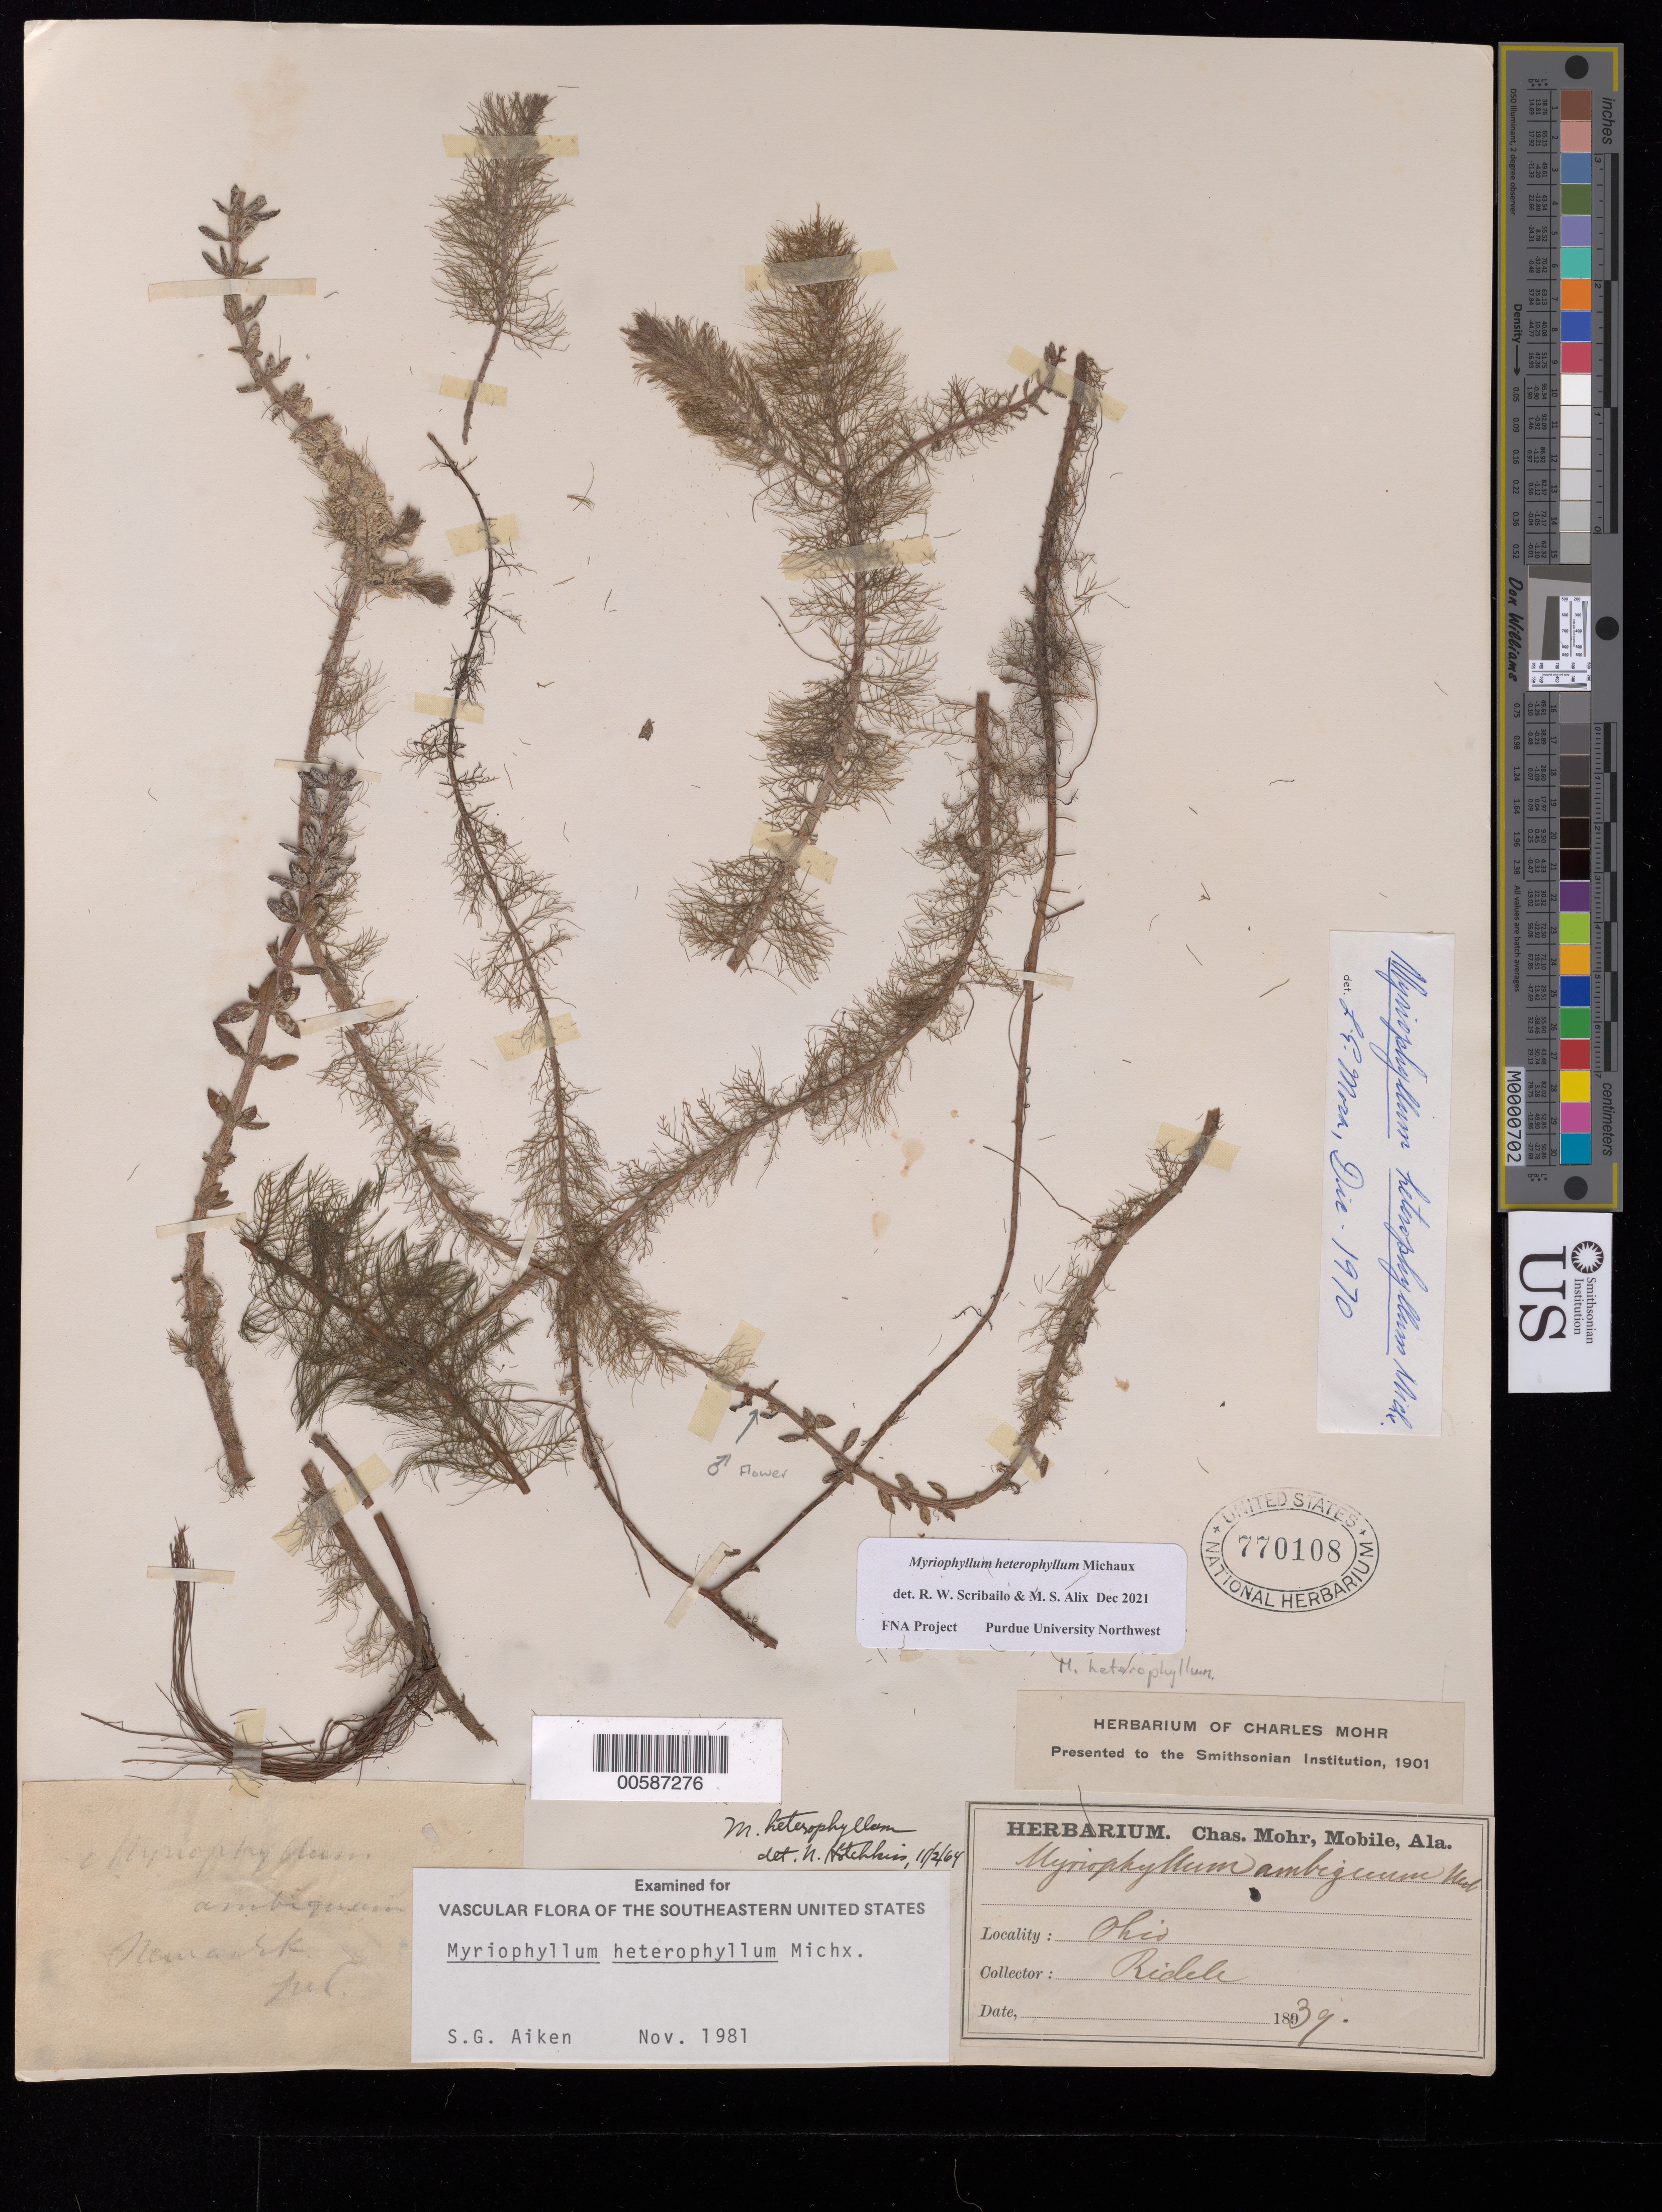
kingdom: Plantae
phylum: Tracheophyta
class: Magnoliopsida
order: Saxifragales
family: Haloragaceae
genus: Myriophyllum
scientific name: Myriophyllum heterophyllum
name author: Michx.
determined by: Scribailo, R. W.; Alix, M. S.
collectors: -. Ridele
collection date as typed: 1839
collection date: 1839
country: United States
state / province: Ohio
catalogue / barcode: US 770108